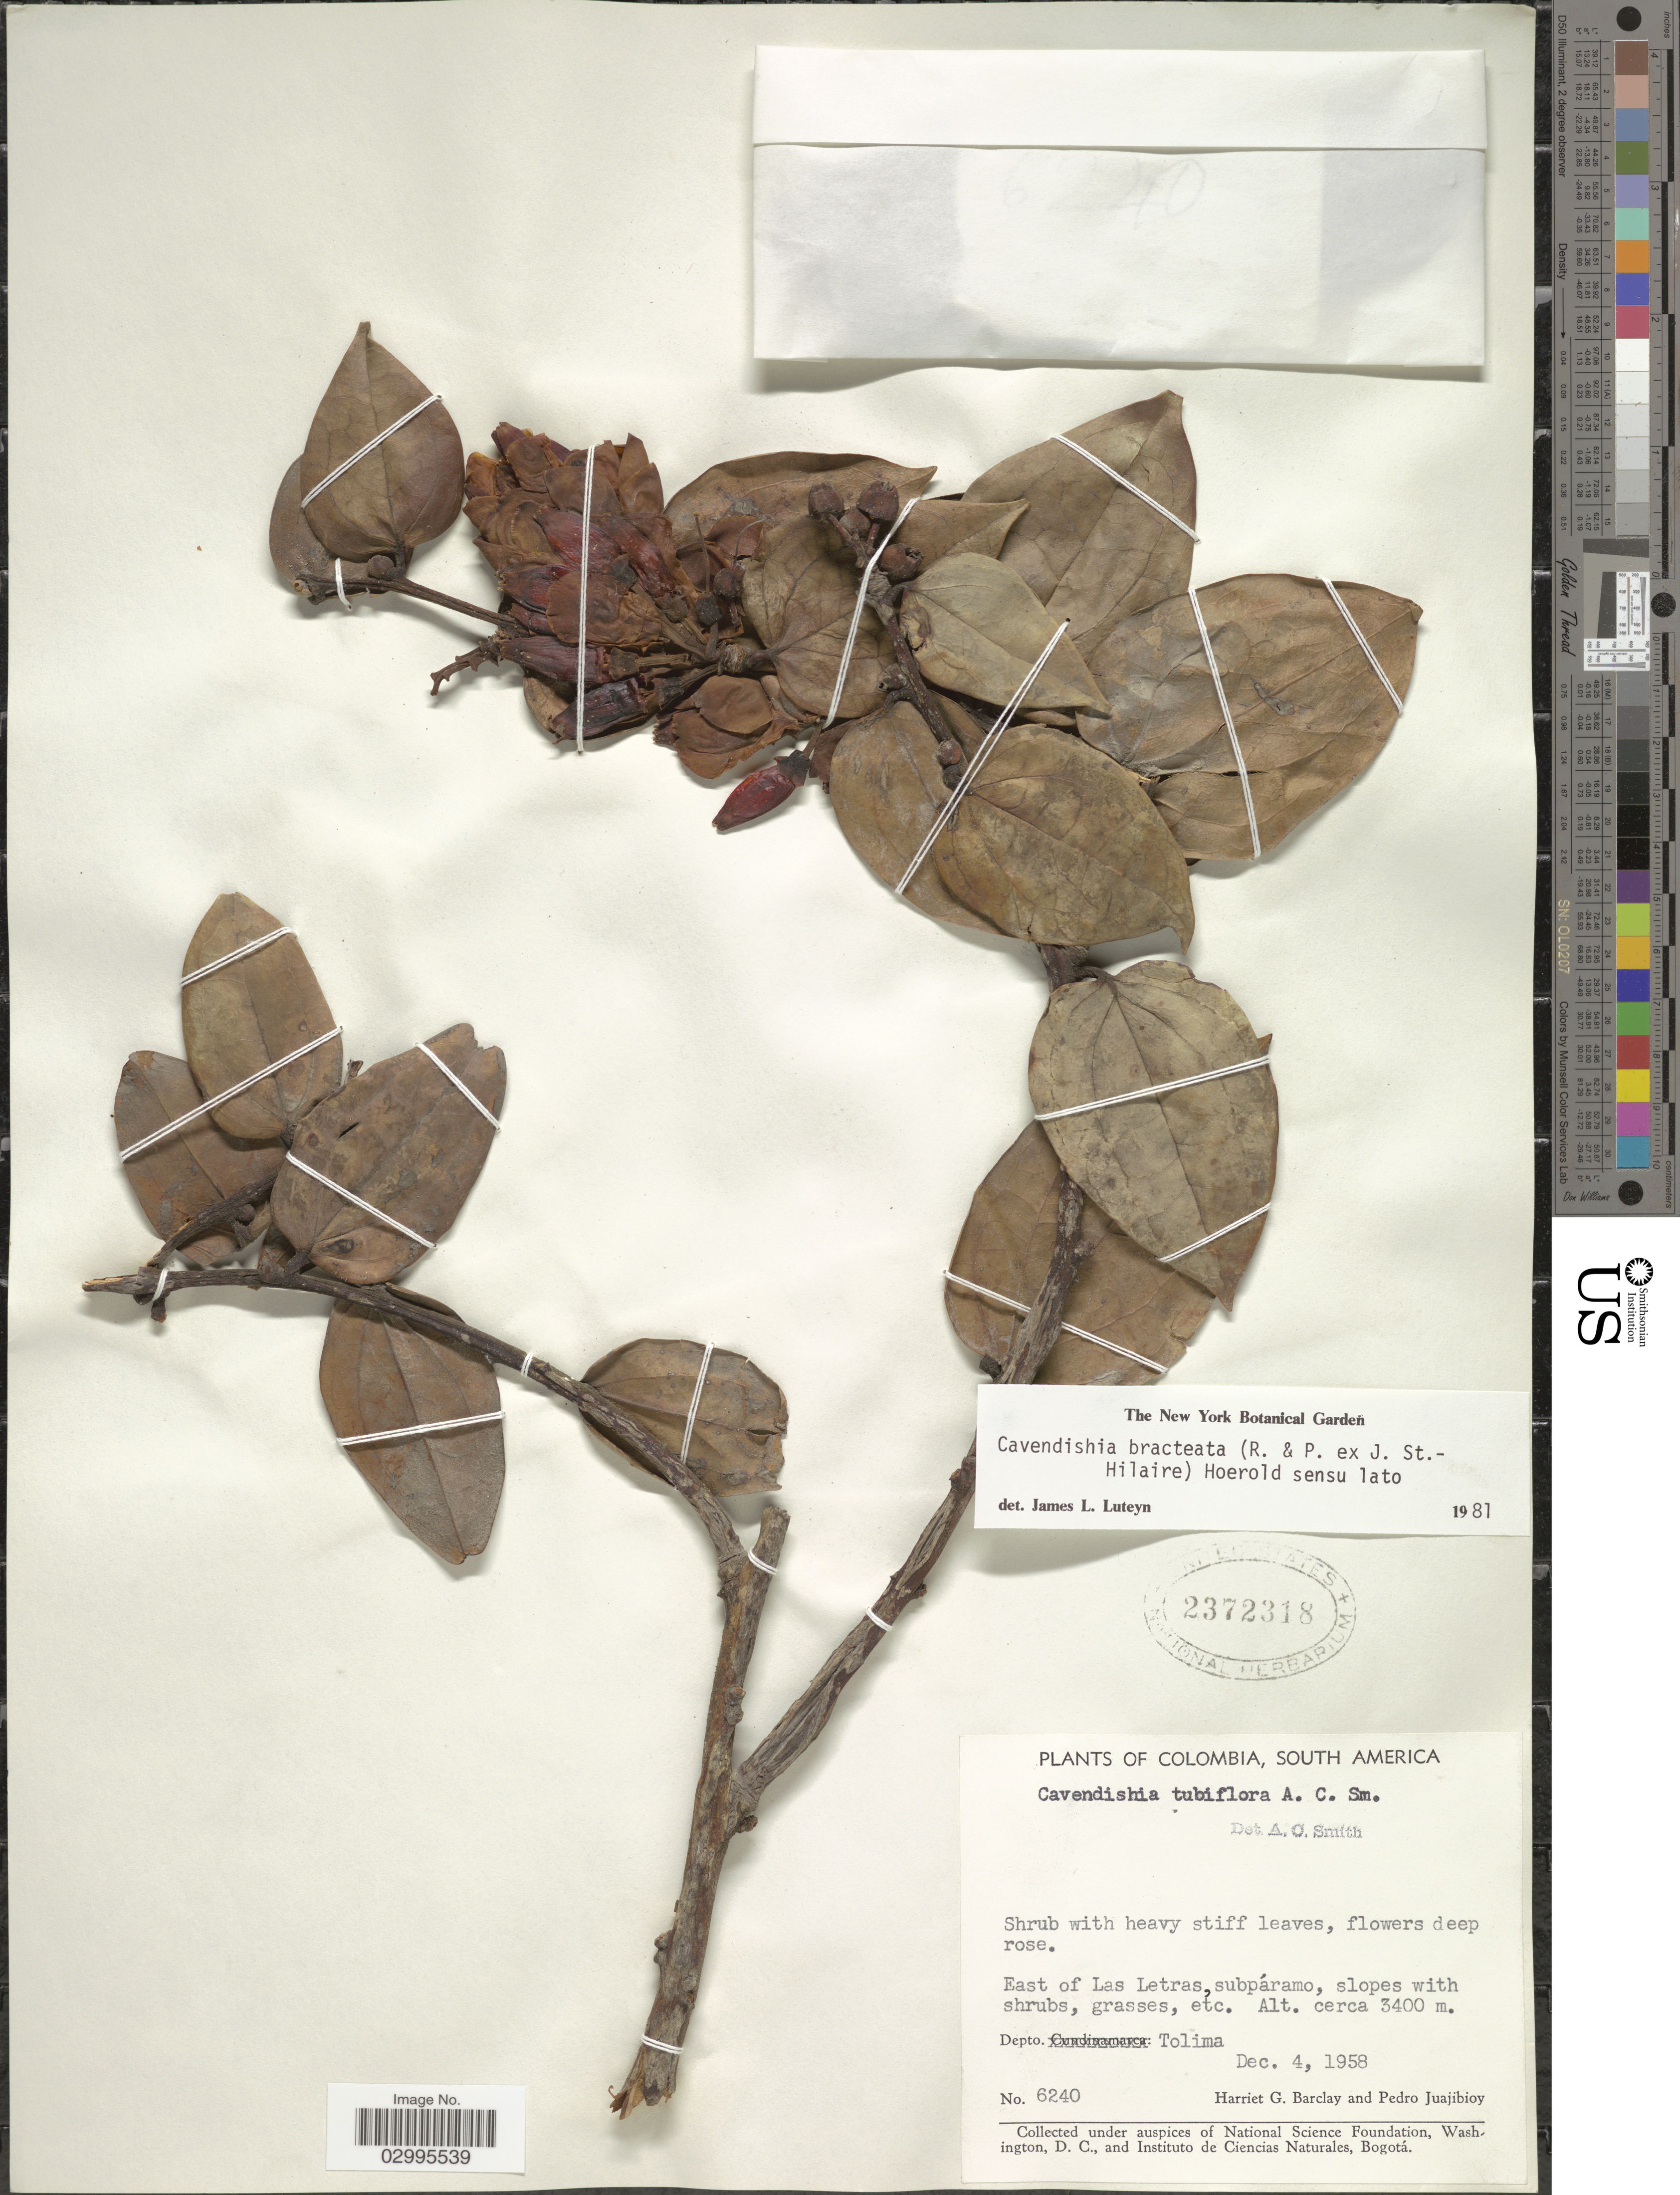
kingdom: Plantae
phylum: Tracheophyta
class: Magnoliopsida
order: Ericales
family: Ericaceae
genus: Cavendishia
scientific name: Cavendishia bracteata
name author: (Ruiz & Pav. ex J. St.-Hil.) Hoerold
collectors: H. G. Barclay & P. Juajibioy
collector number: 6240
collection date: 1958-12-04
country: Colombia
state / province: Tolima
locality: East Las Letras, Depto. Tolima.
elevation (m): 3400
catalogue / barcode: US 2372318